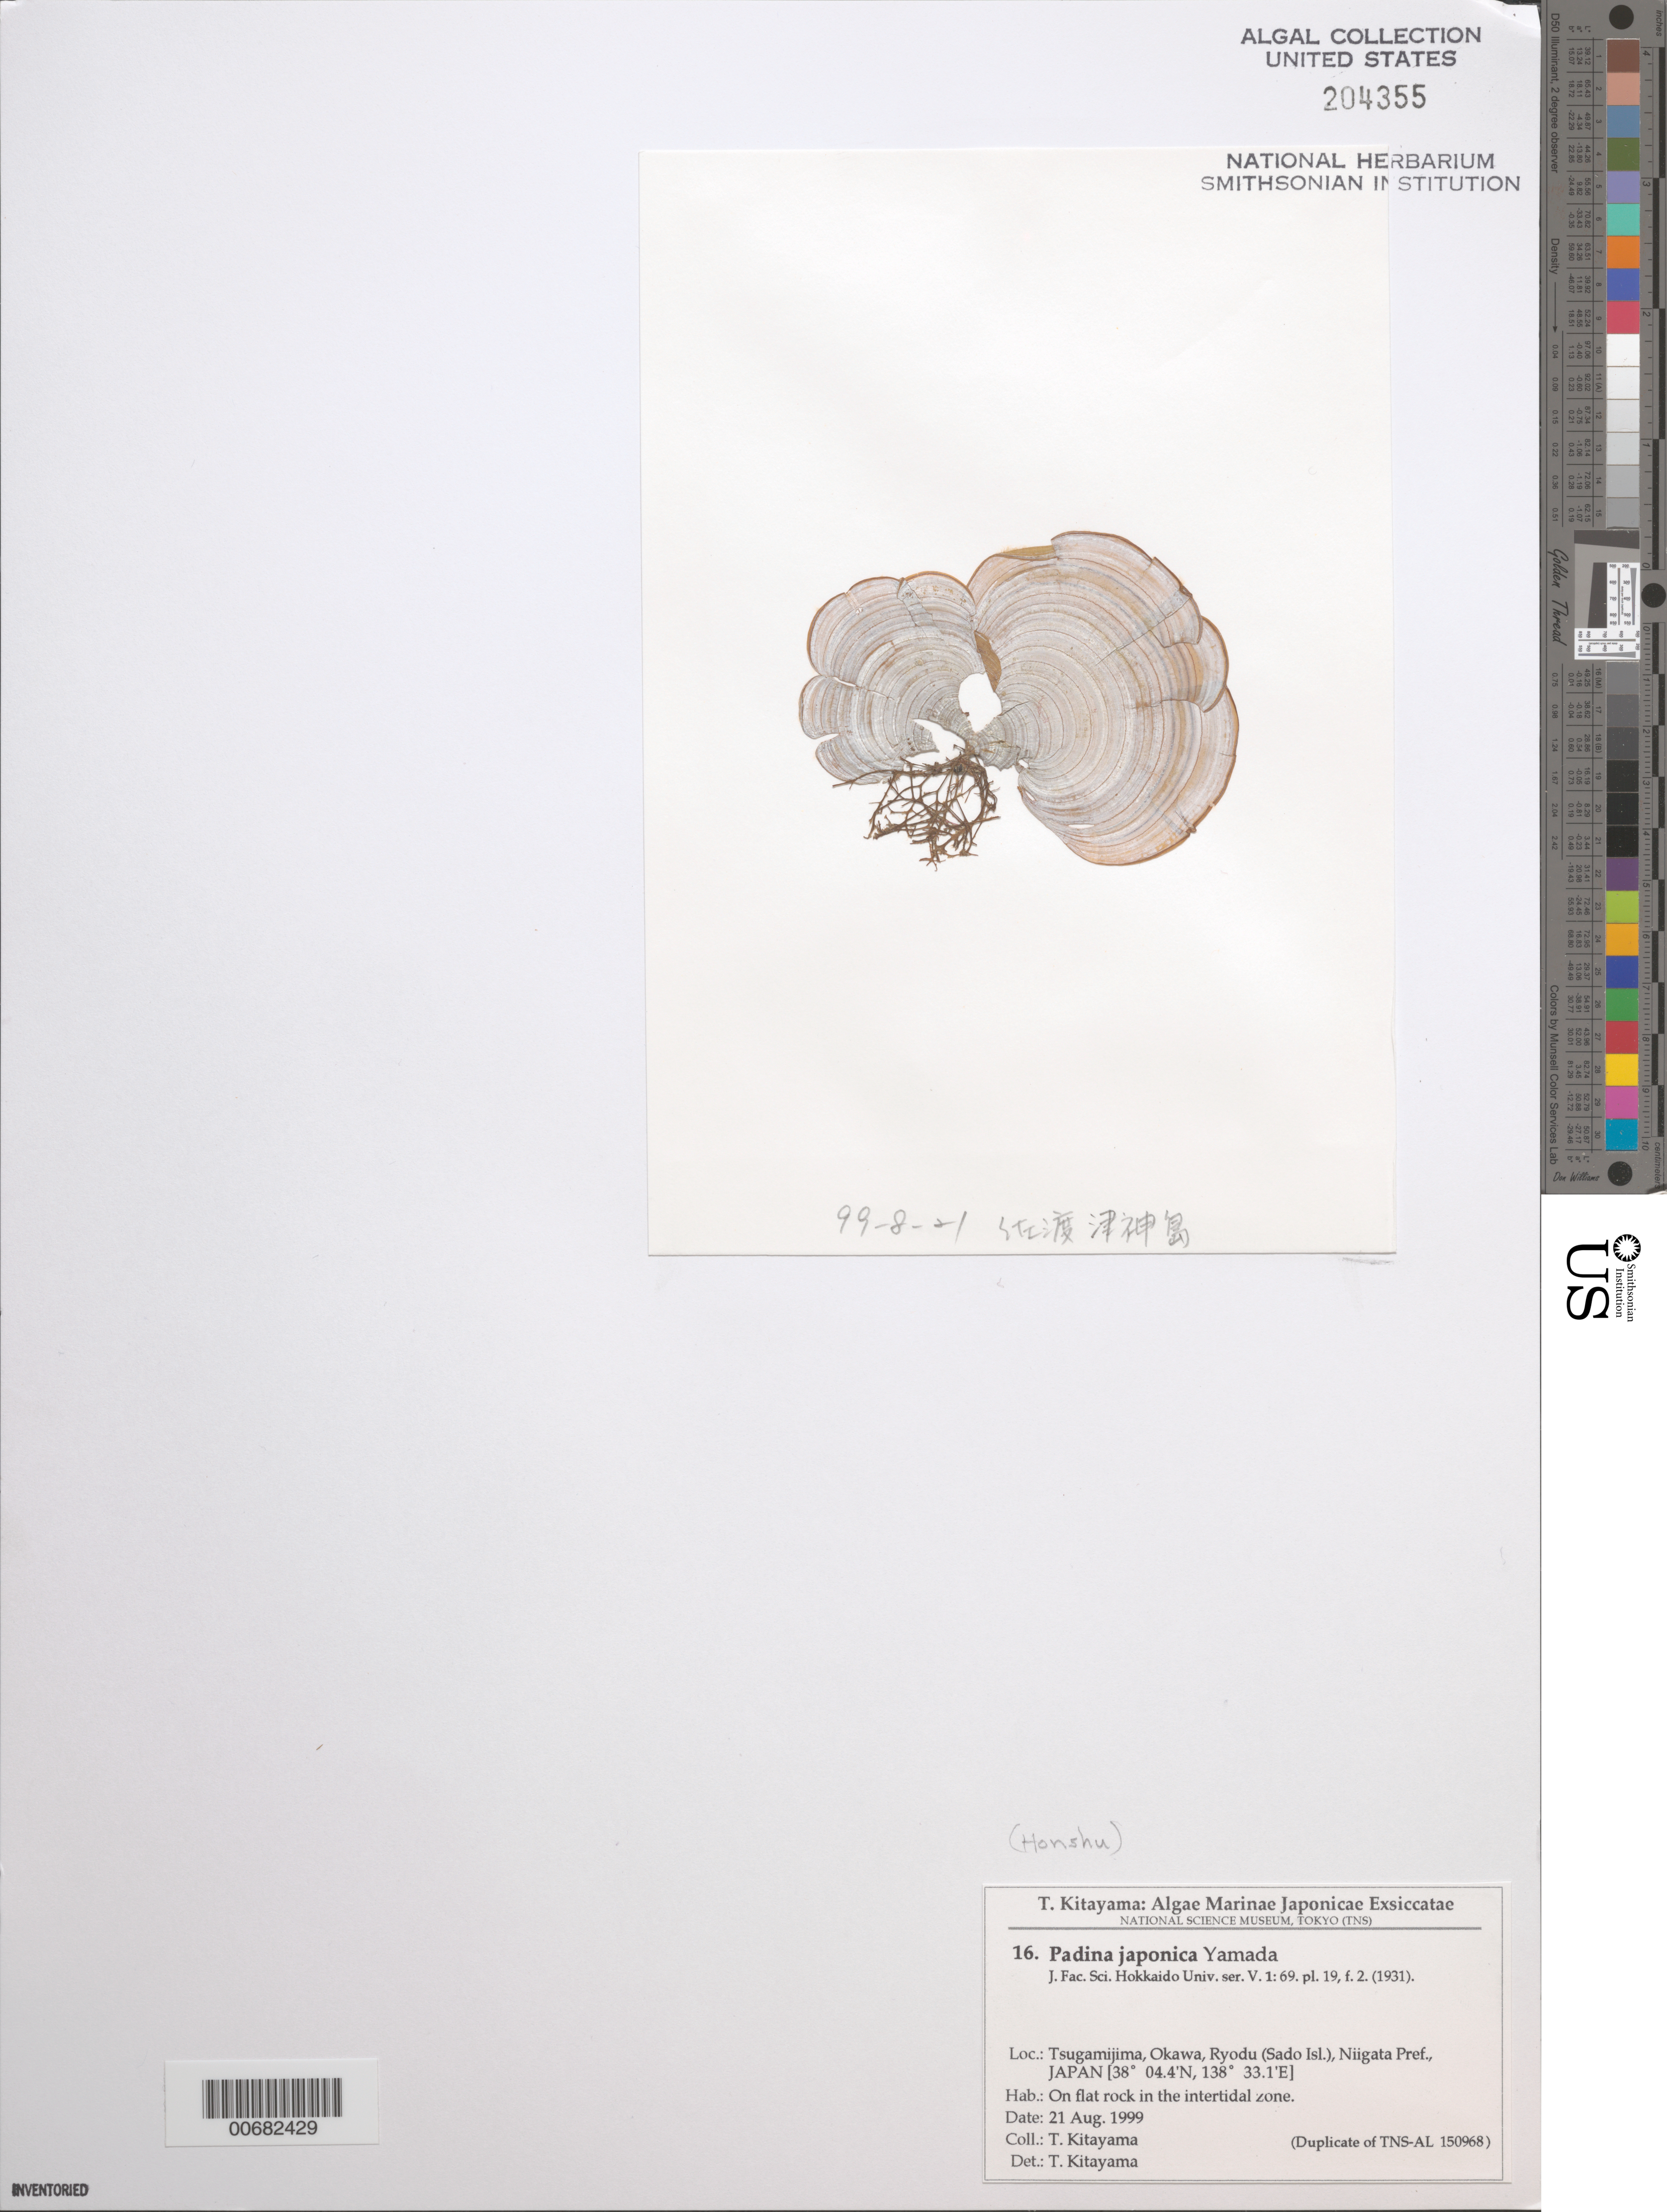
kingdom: Chromista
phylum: Ochrophyta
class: Phaeophyceae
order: Dictyotales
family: Dictyotaceae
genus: Padina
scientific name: Padina japonica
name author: Yamada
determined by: Kitayama, T.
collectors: T. Kitayama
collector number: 16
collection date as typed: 21 Aug 1999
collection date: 1999-08-21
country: Japan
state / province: Niigata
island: Honshu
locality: Tsugamijima, Ryodu (Sado Island)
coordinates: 38 04.4' N, 138 33.1' E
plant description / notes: Kitayama, T., Algae Marinae Japonicae Exsiccatae, Fasc. I (Nos. 1-25)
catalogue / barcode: US 204355